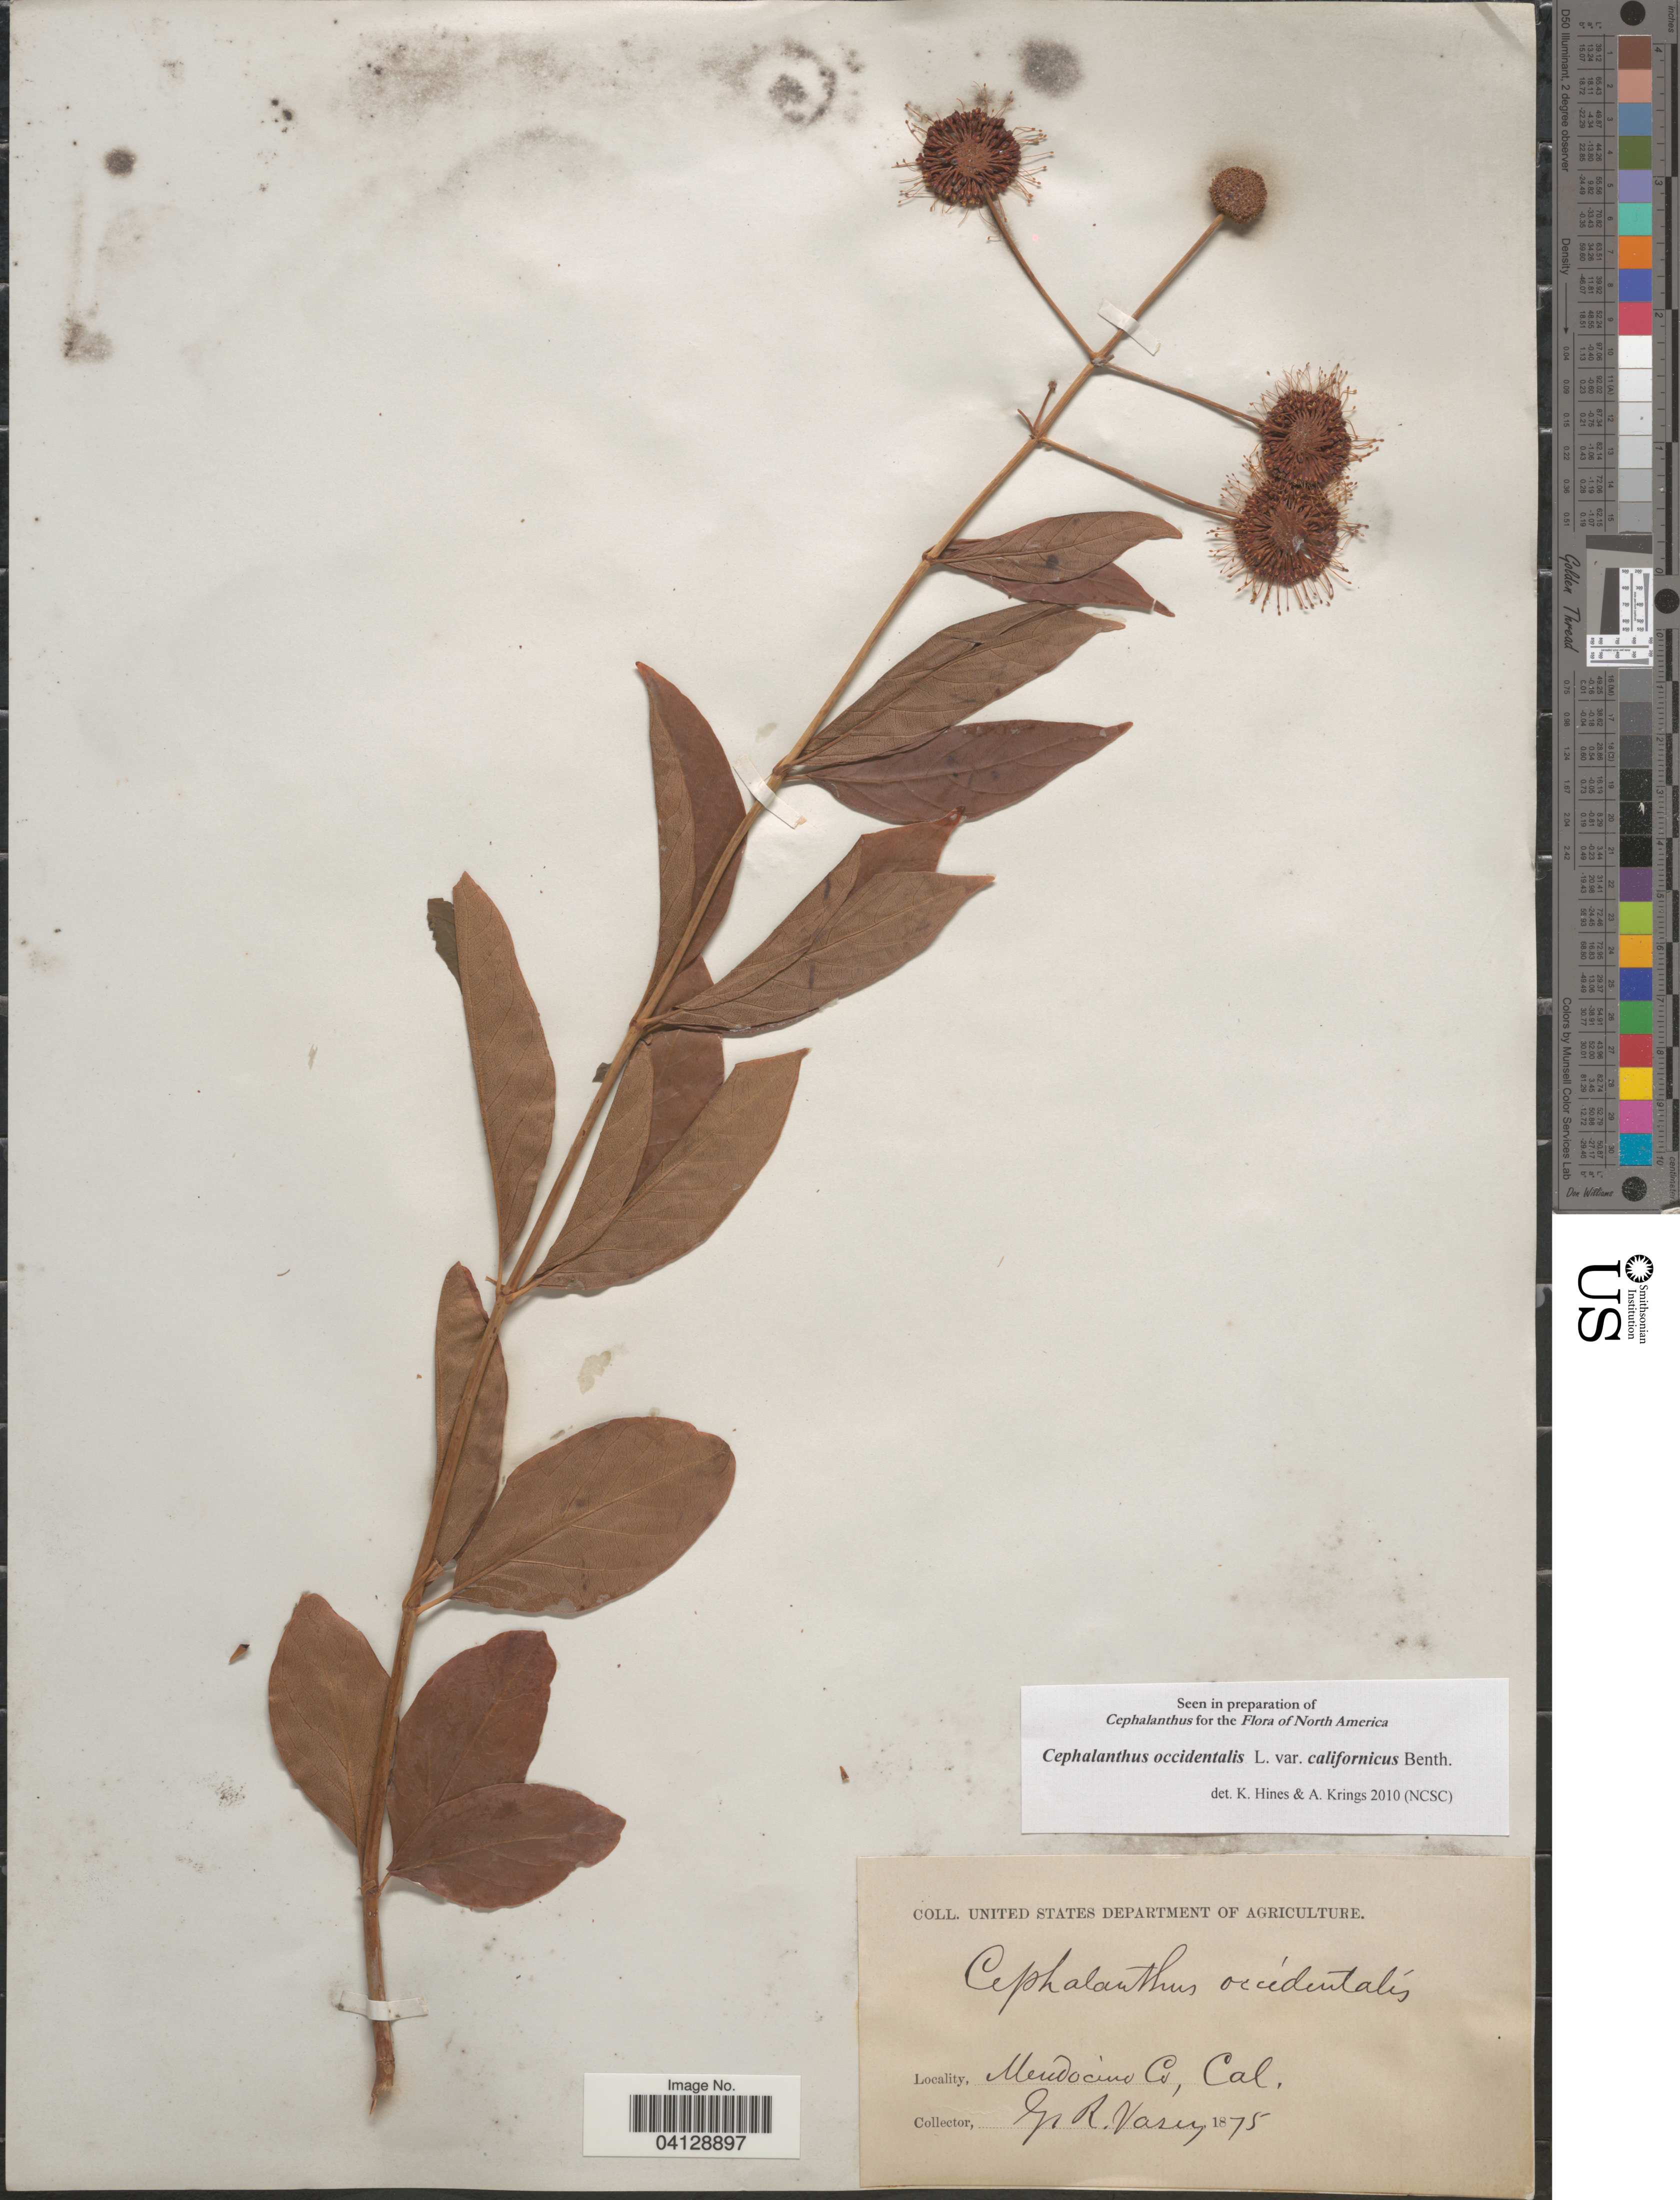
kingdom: Plantae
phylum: Tracheophyta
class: Magnoliopsida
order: Gentianales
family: Rubiaceae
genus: Cephalanthus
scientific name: Cephalanthus occidentalis var. californicus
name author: Benth.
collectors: G. R. Vasey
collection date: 1875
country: United States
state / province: California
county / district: Mendocino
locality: Mendocino Co.